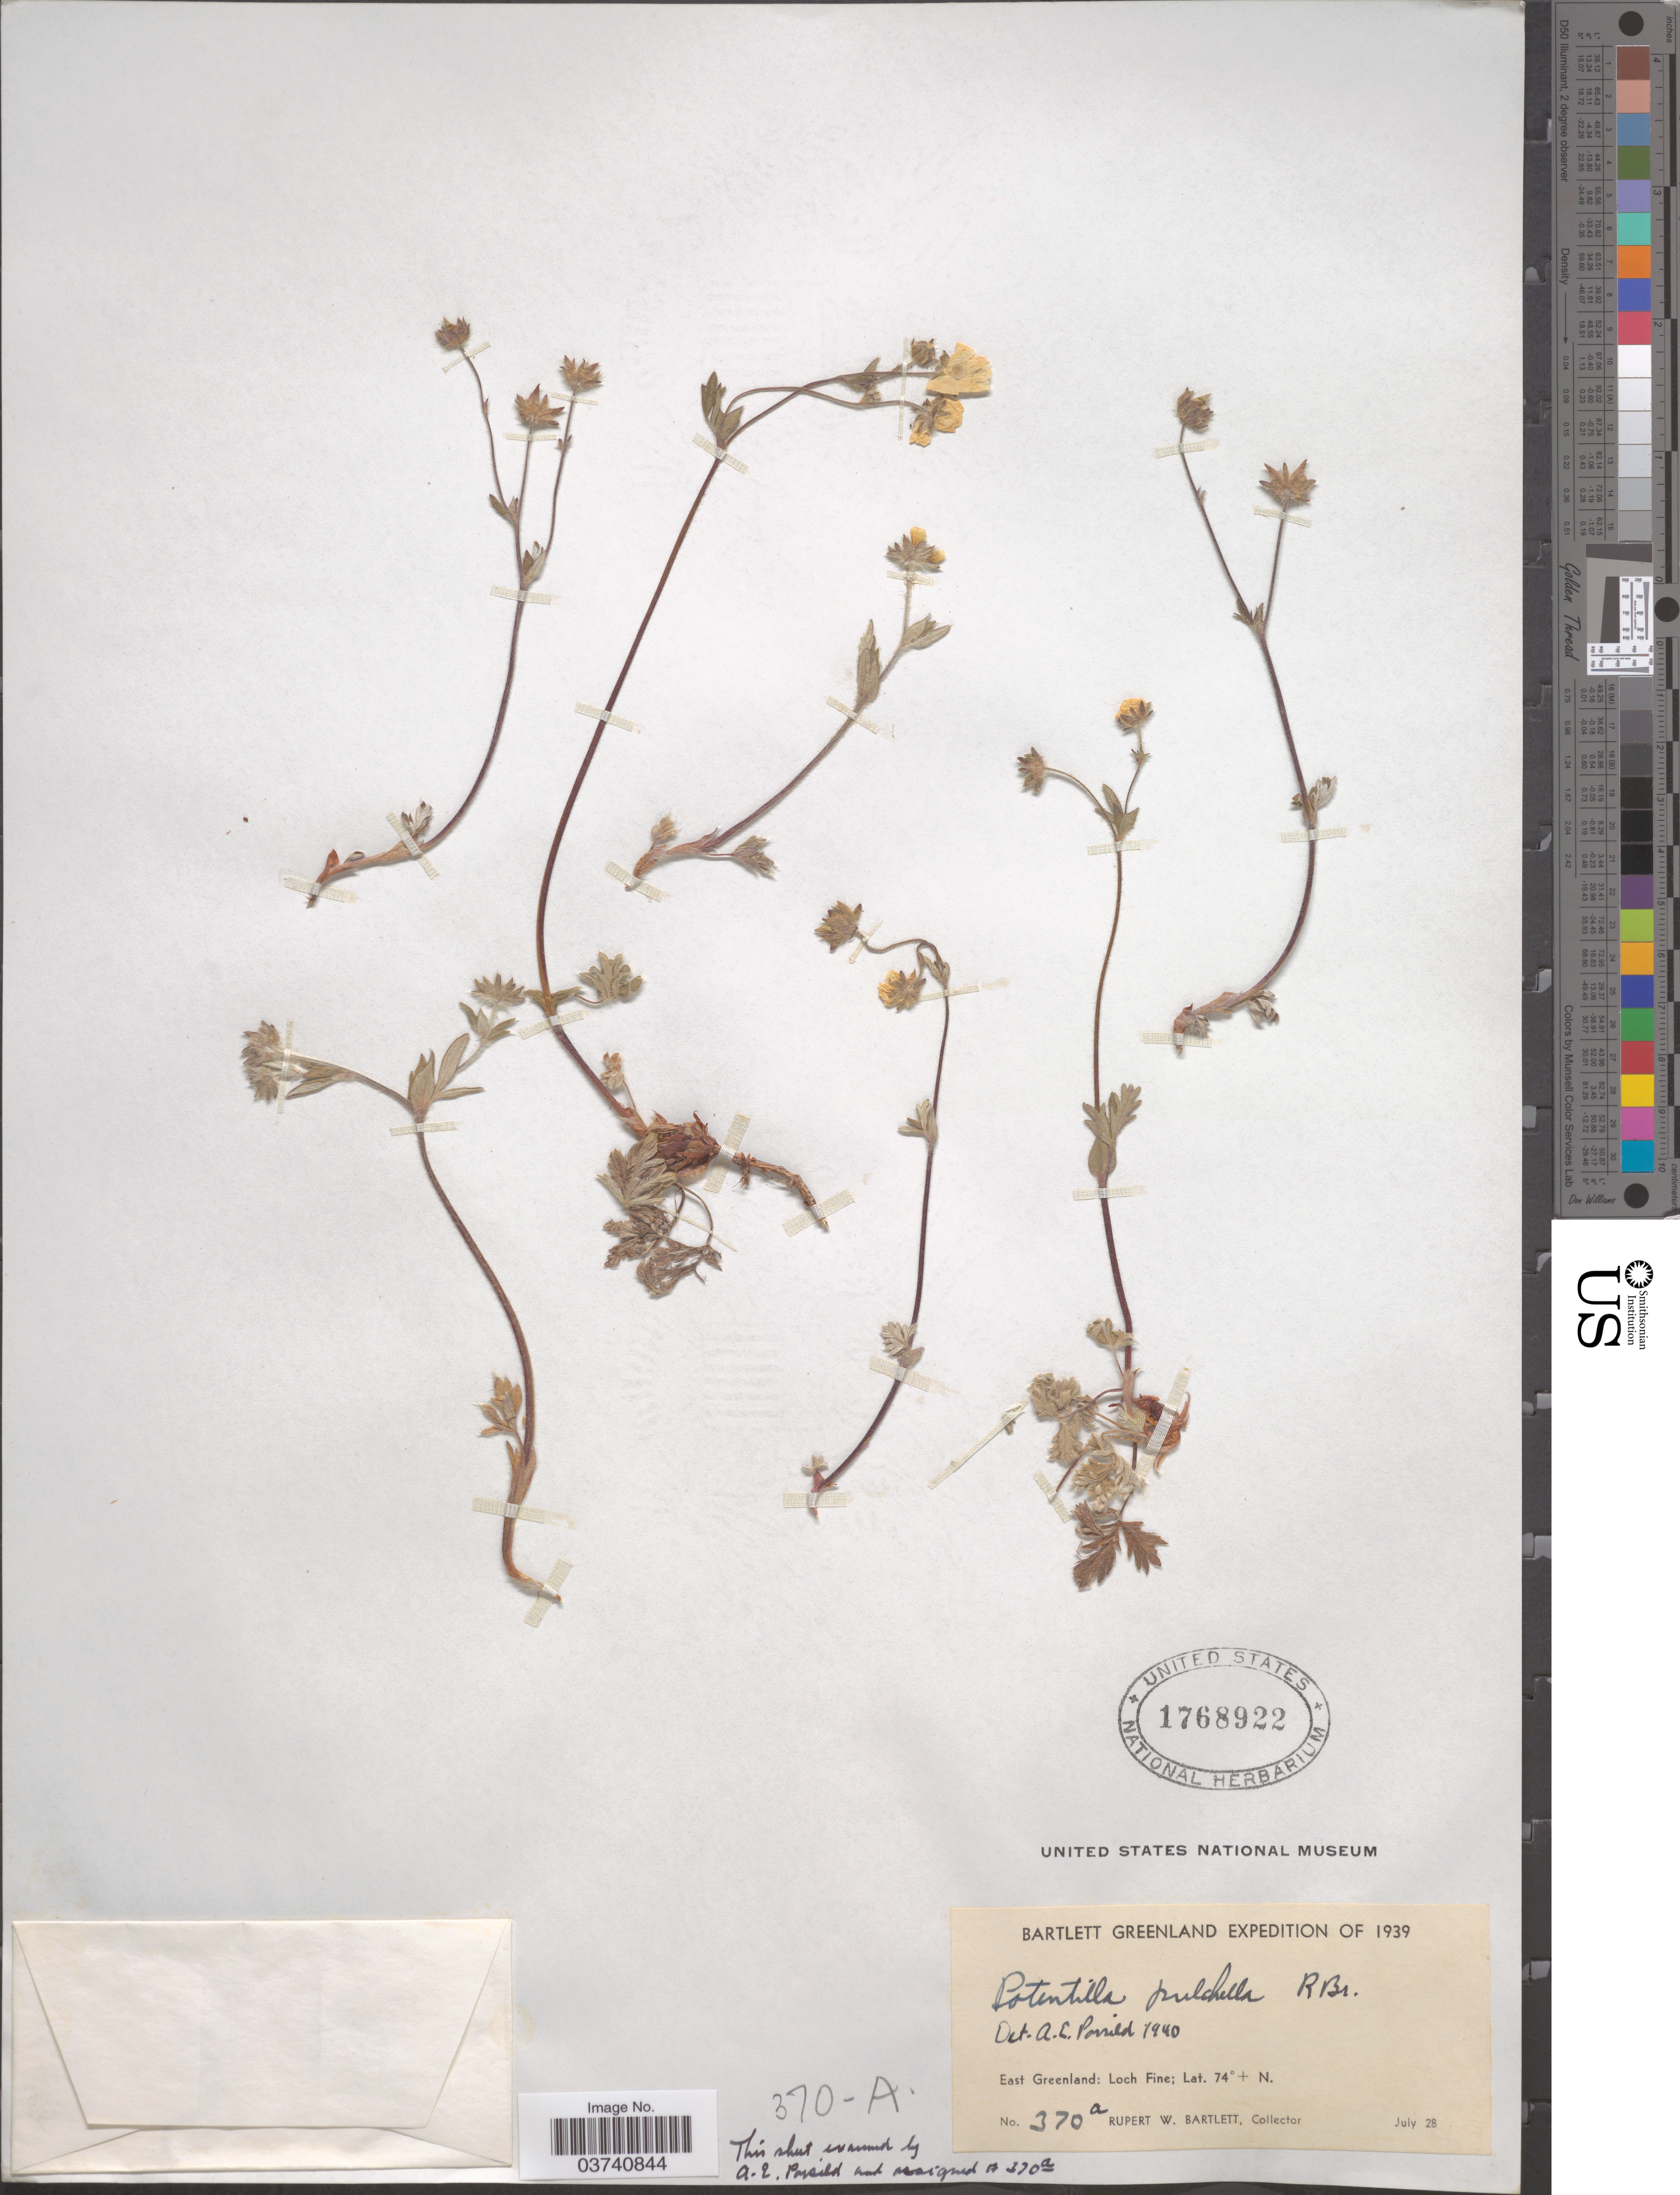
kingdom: Plantae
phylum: Tracheophyta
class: Magnoliopsida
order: Rosales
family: Rosaceae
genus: Potentilla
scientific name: Potentilla pulchella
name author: R. Br.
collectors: R. W. Bartlett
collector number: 370a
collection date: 1939-07-28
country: Greenland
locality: East Greenland: Loch Fine.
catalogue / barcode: US 1768922